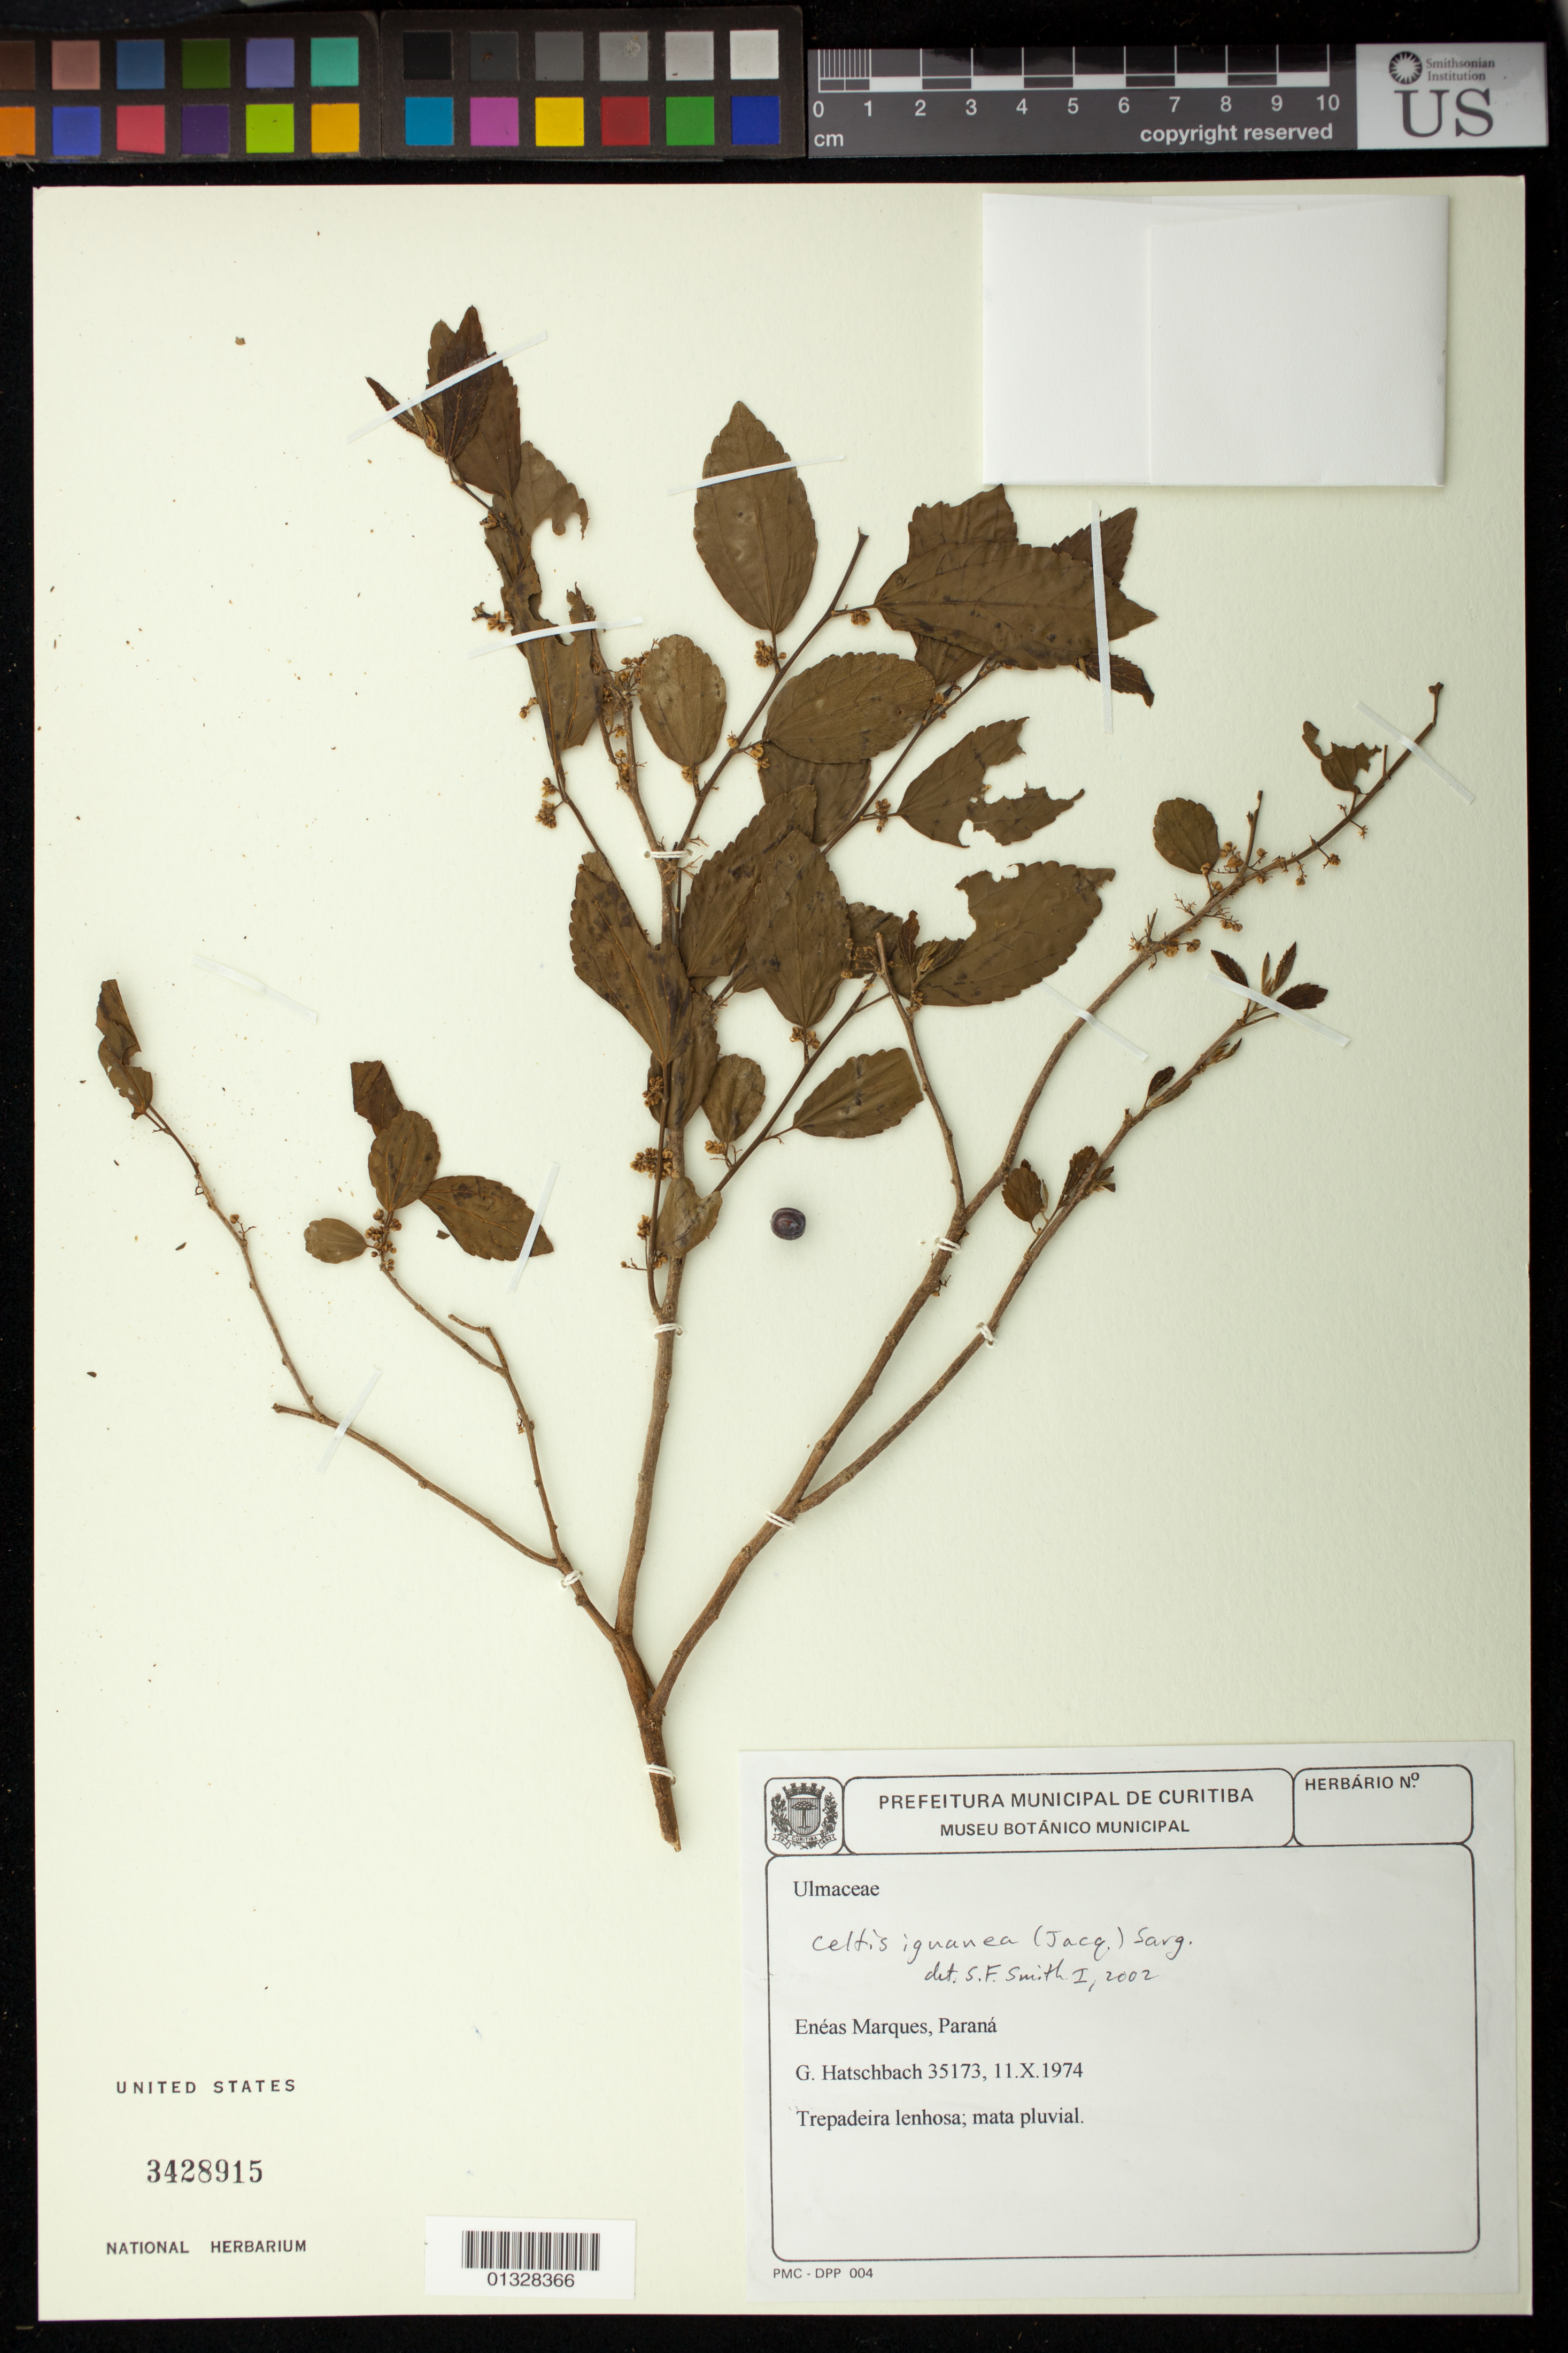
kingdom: Plantae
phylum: Tracheophyta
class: Magnoliopsida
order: Rosales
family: Cannabaceae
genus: Celtis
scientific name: Celtis iguanaea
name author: (Jacq.) Sarg.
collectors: G. Hatschbach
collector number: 35173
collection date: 1974-10-11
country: Brazil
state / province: Paraná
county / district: Enéas Marques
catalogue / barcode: US 3428915